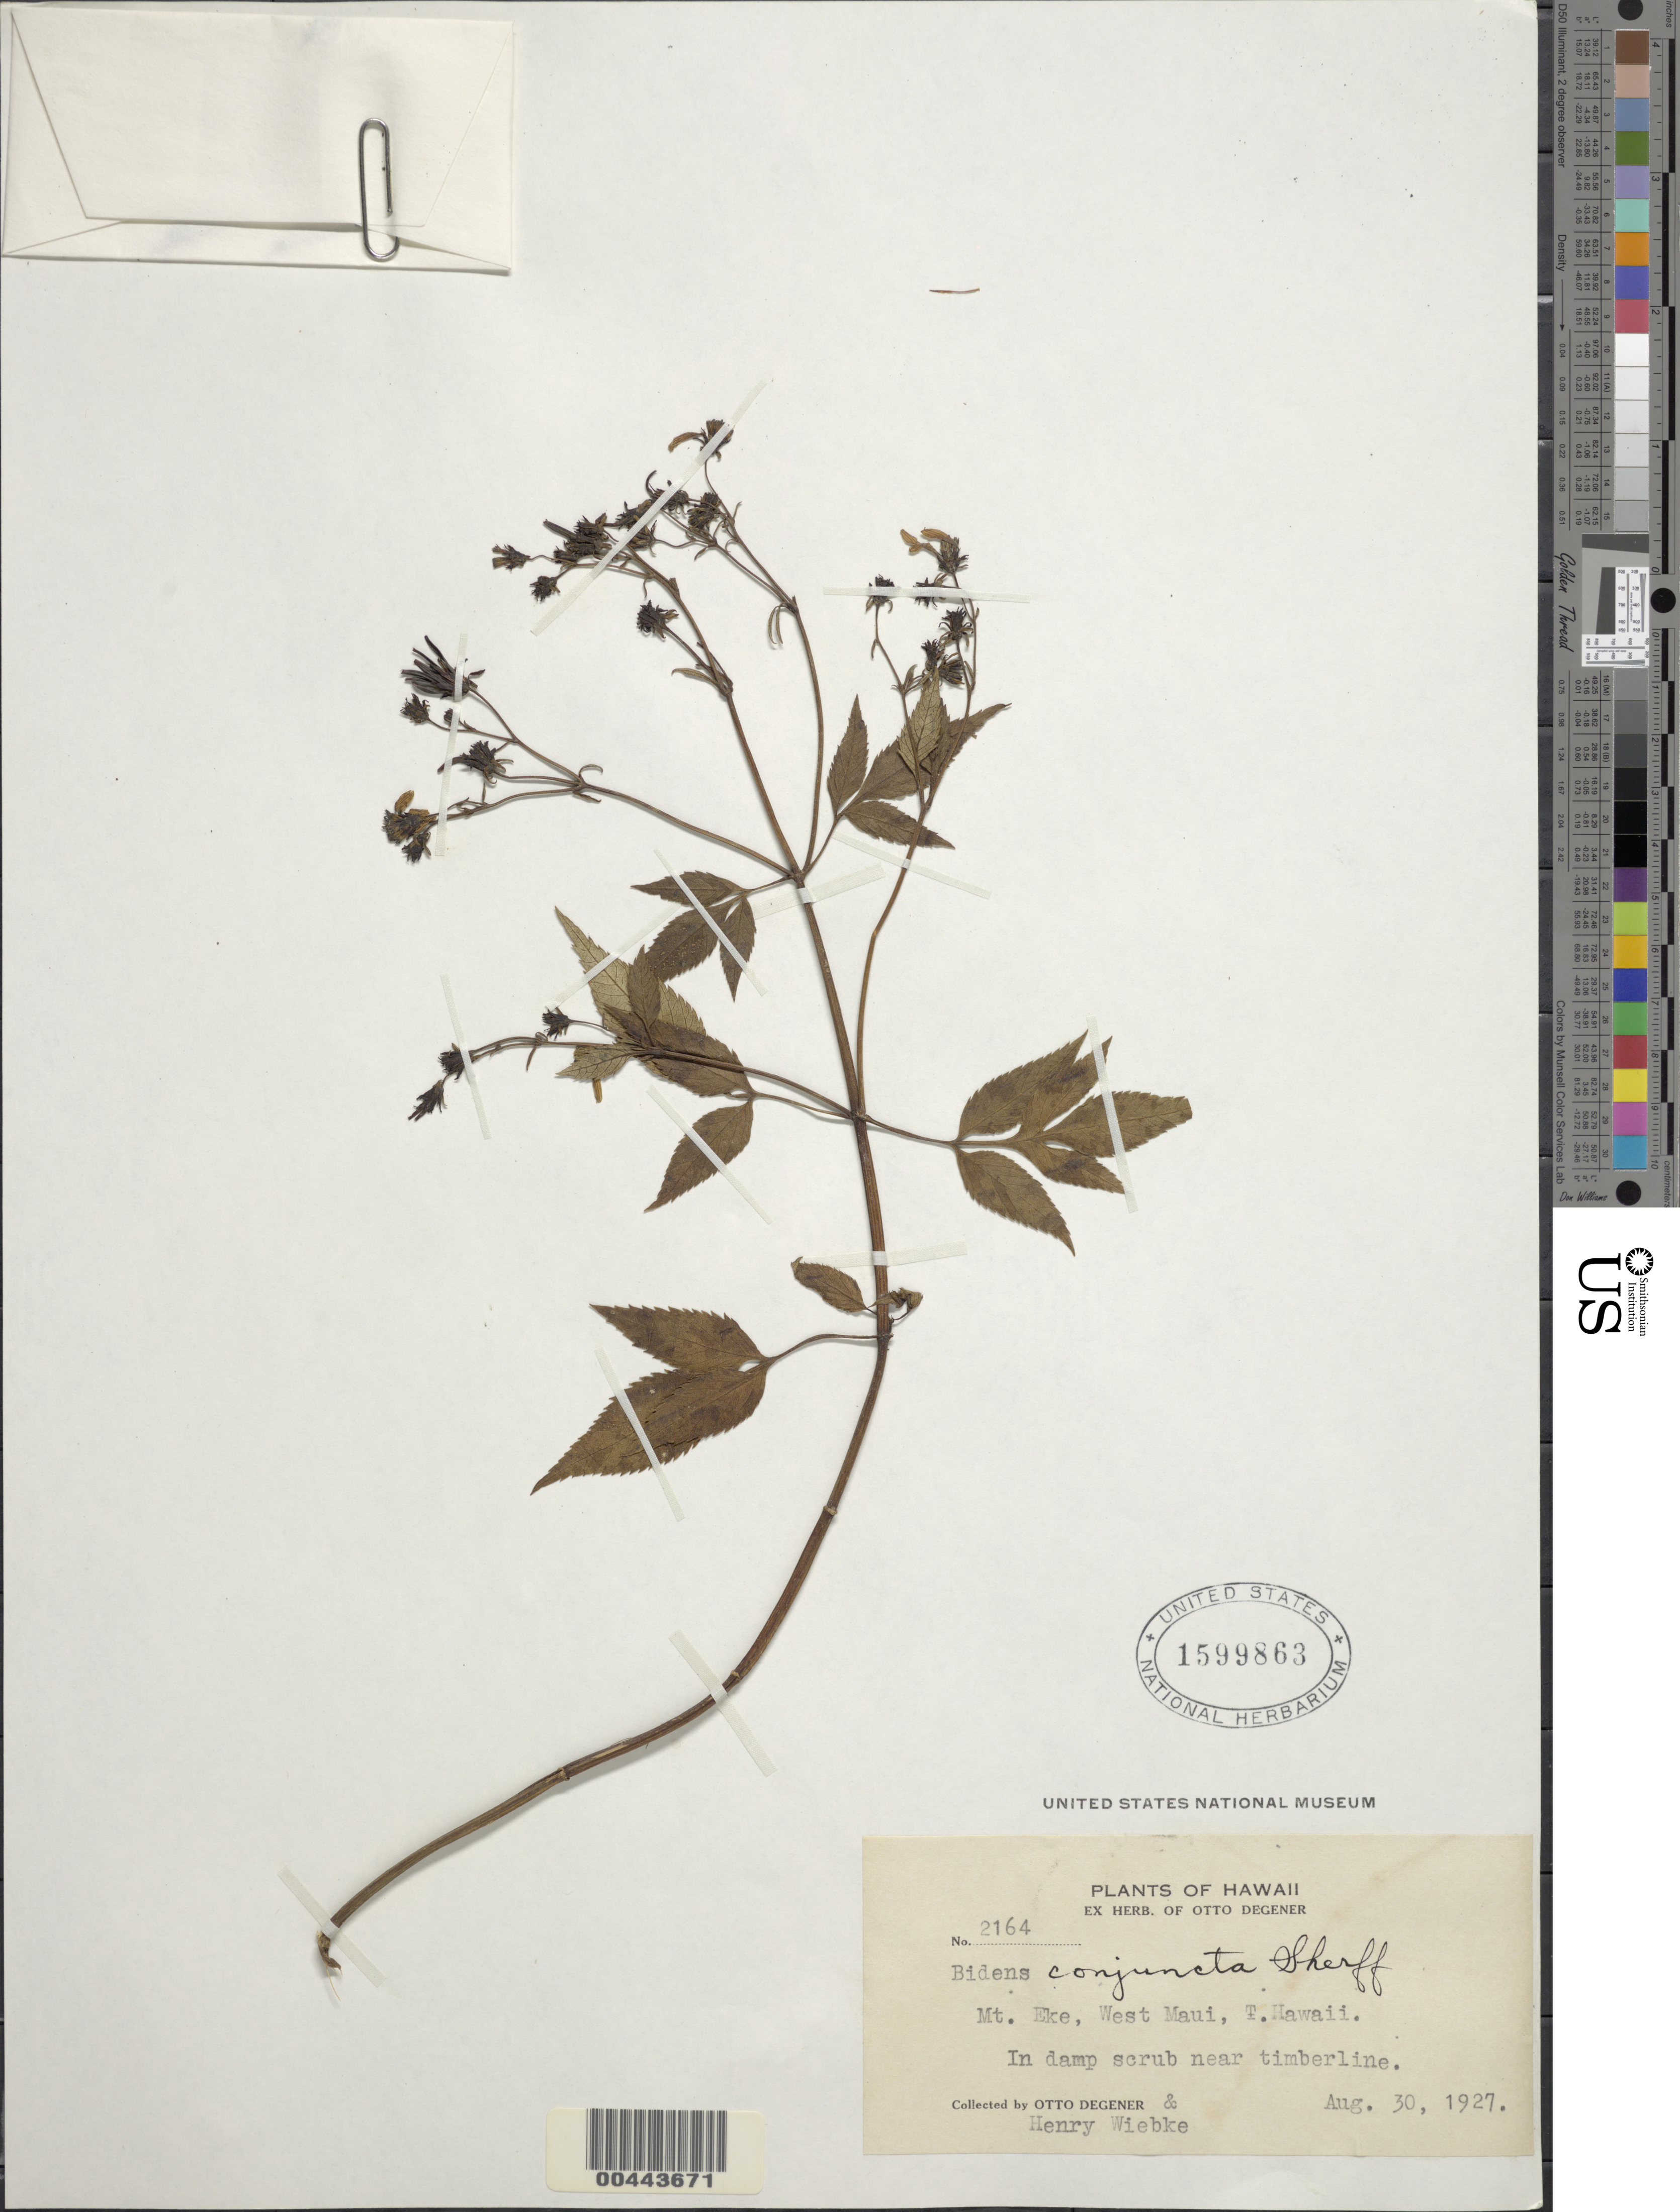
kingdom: Plantae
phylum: Tracheophyta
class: Magnoliopsida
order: Asterales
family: Asteraceae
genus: Bidens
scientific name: Bidens conjuncta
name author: Sherff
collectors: O. Degener & H. Wiebke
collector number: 2164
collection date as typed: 30 Aug 1927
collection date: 1927-08-30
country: United States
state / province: Hawaii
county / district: Maui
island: Maui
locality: Mount Eke, W Maui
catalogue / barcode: US 1599863